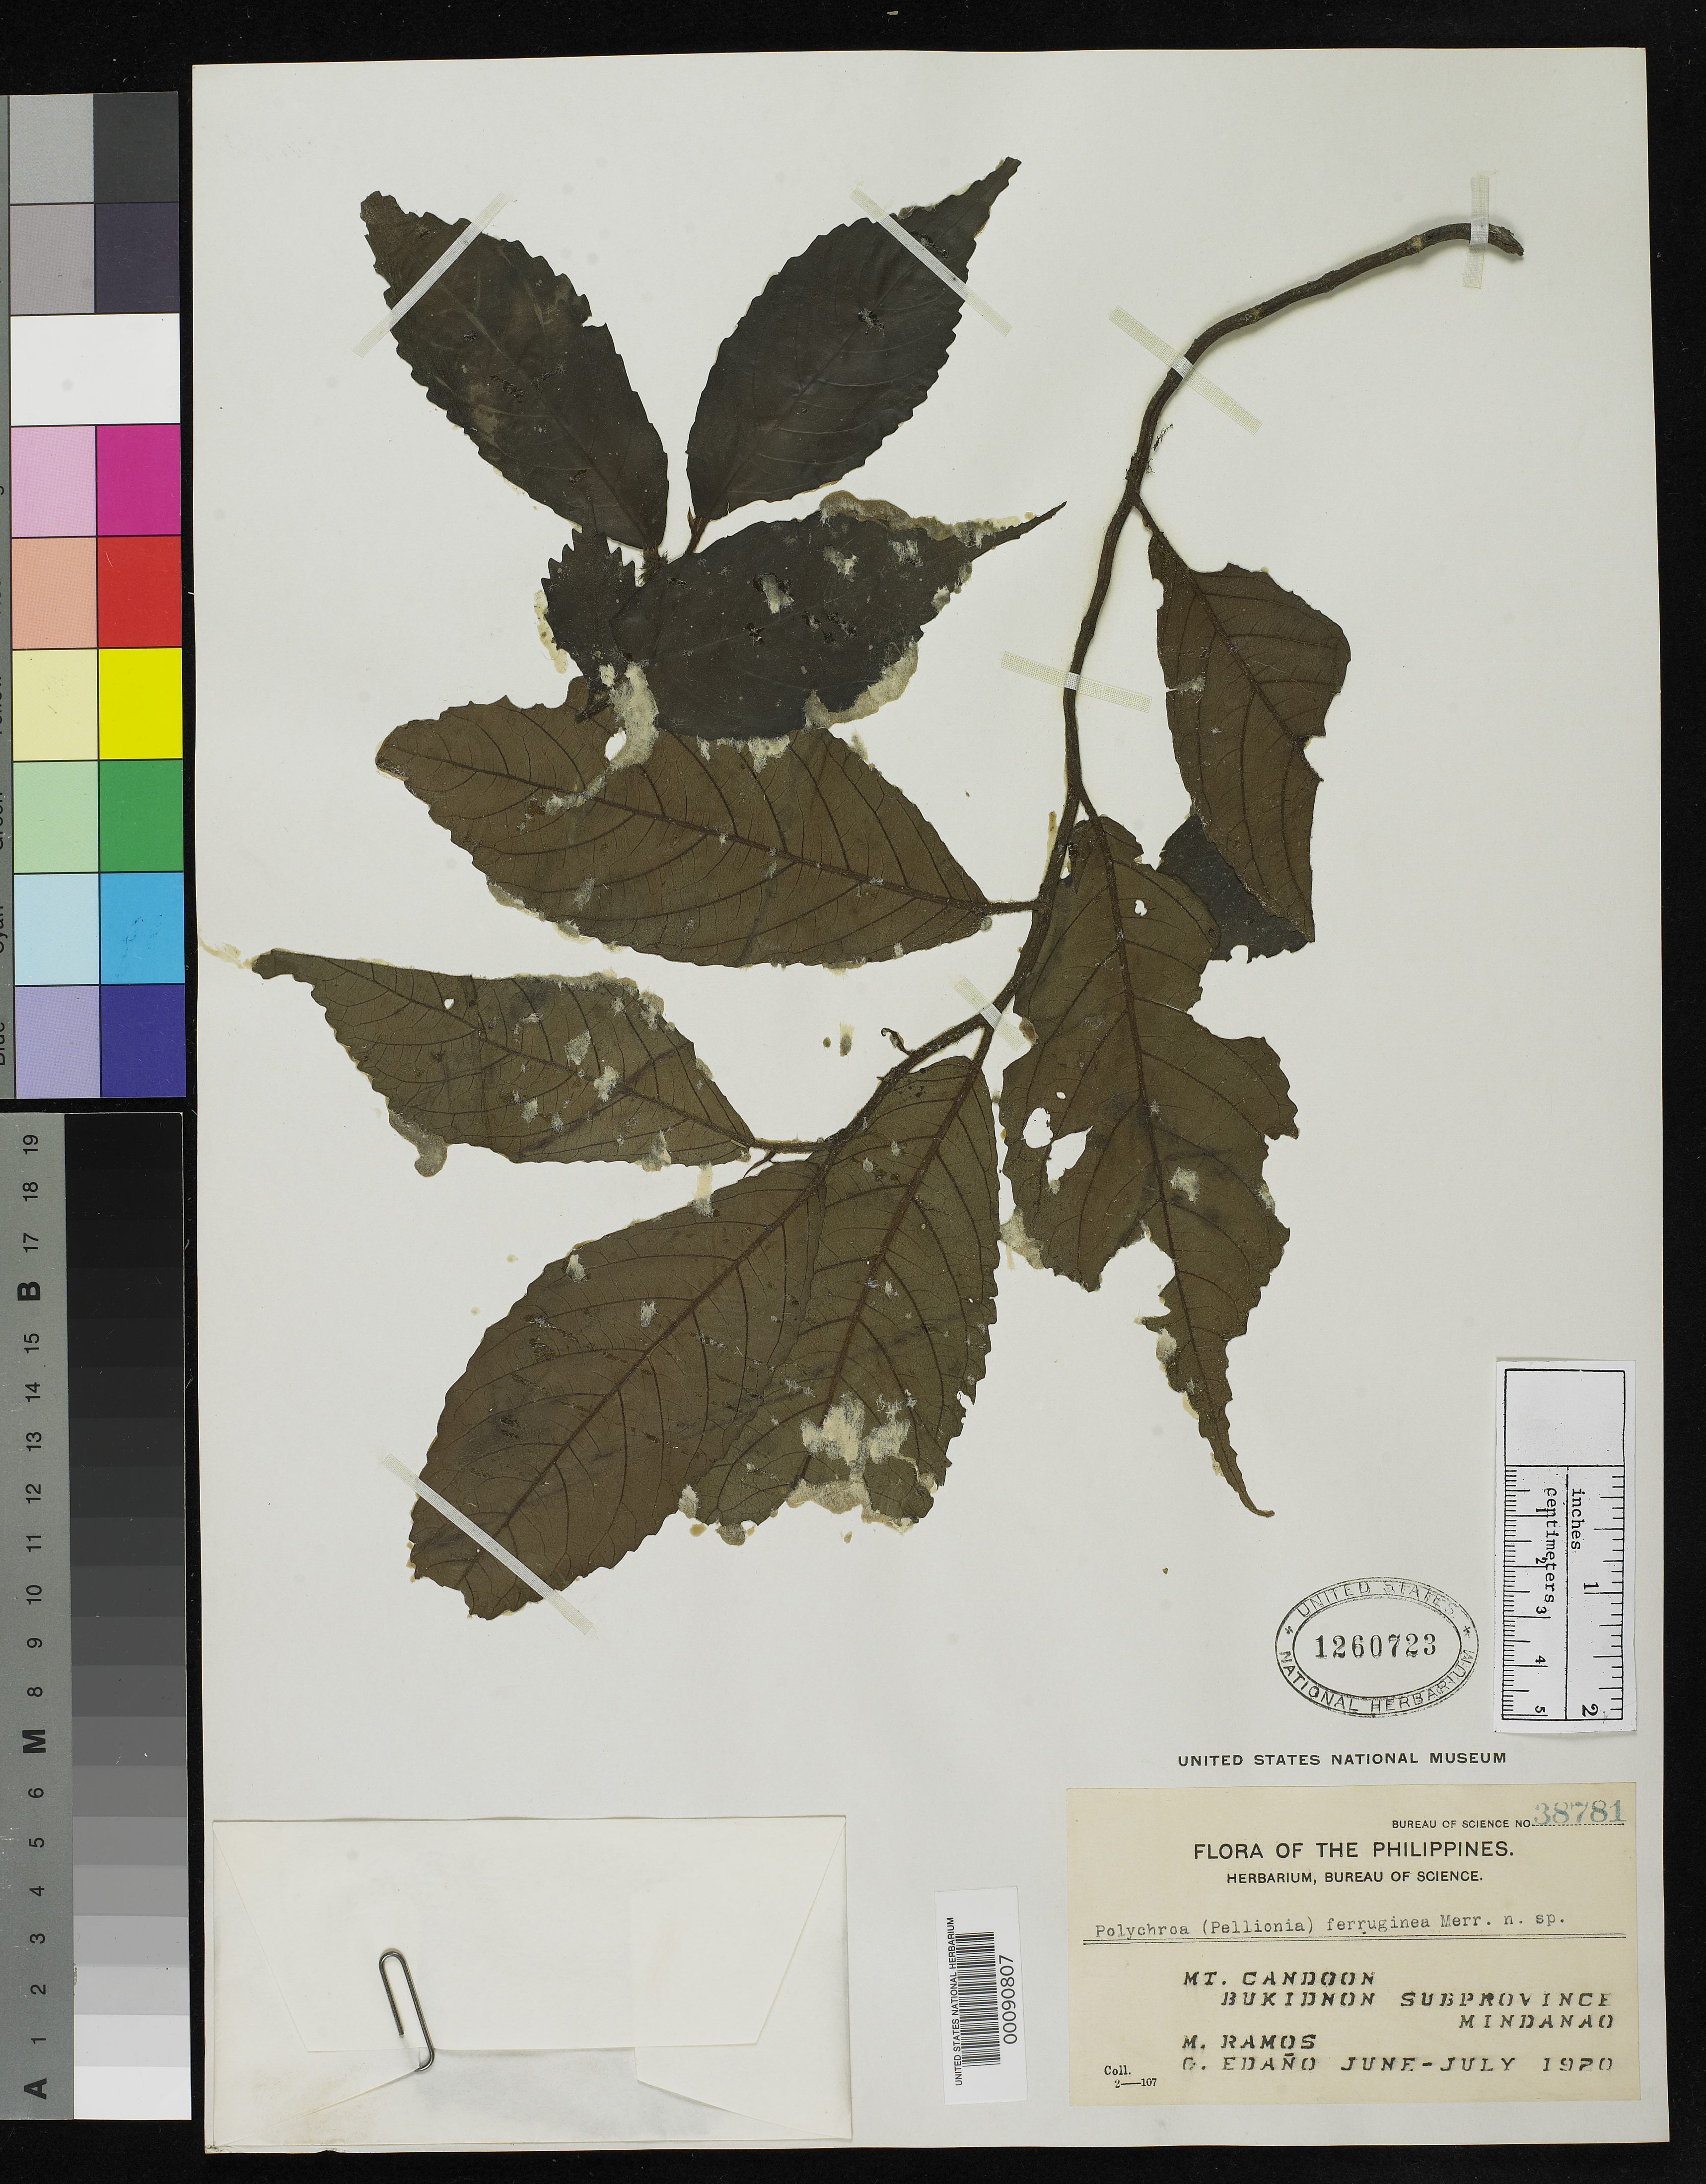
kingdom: Plantae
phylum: Tracheophyta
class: Magnoliopsida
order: Rosales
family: Urticaceae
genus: Polychroa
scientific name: Polychroa ferruginea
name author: Merr.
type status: Isotype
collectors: M. Ramos & G. E. Edaño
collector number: Bur. Sci. 38781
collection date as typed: Jun 1920 to -- Jul 1920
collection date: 1920-06/1920-07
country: Philippines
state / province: Northern Mindanao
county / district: Bukidnon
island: Mindanao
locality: Mt. Candoon.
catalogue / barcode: US 1260723